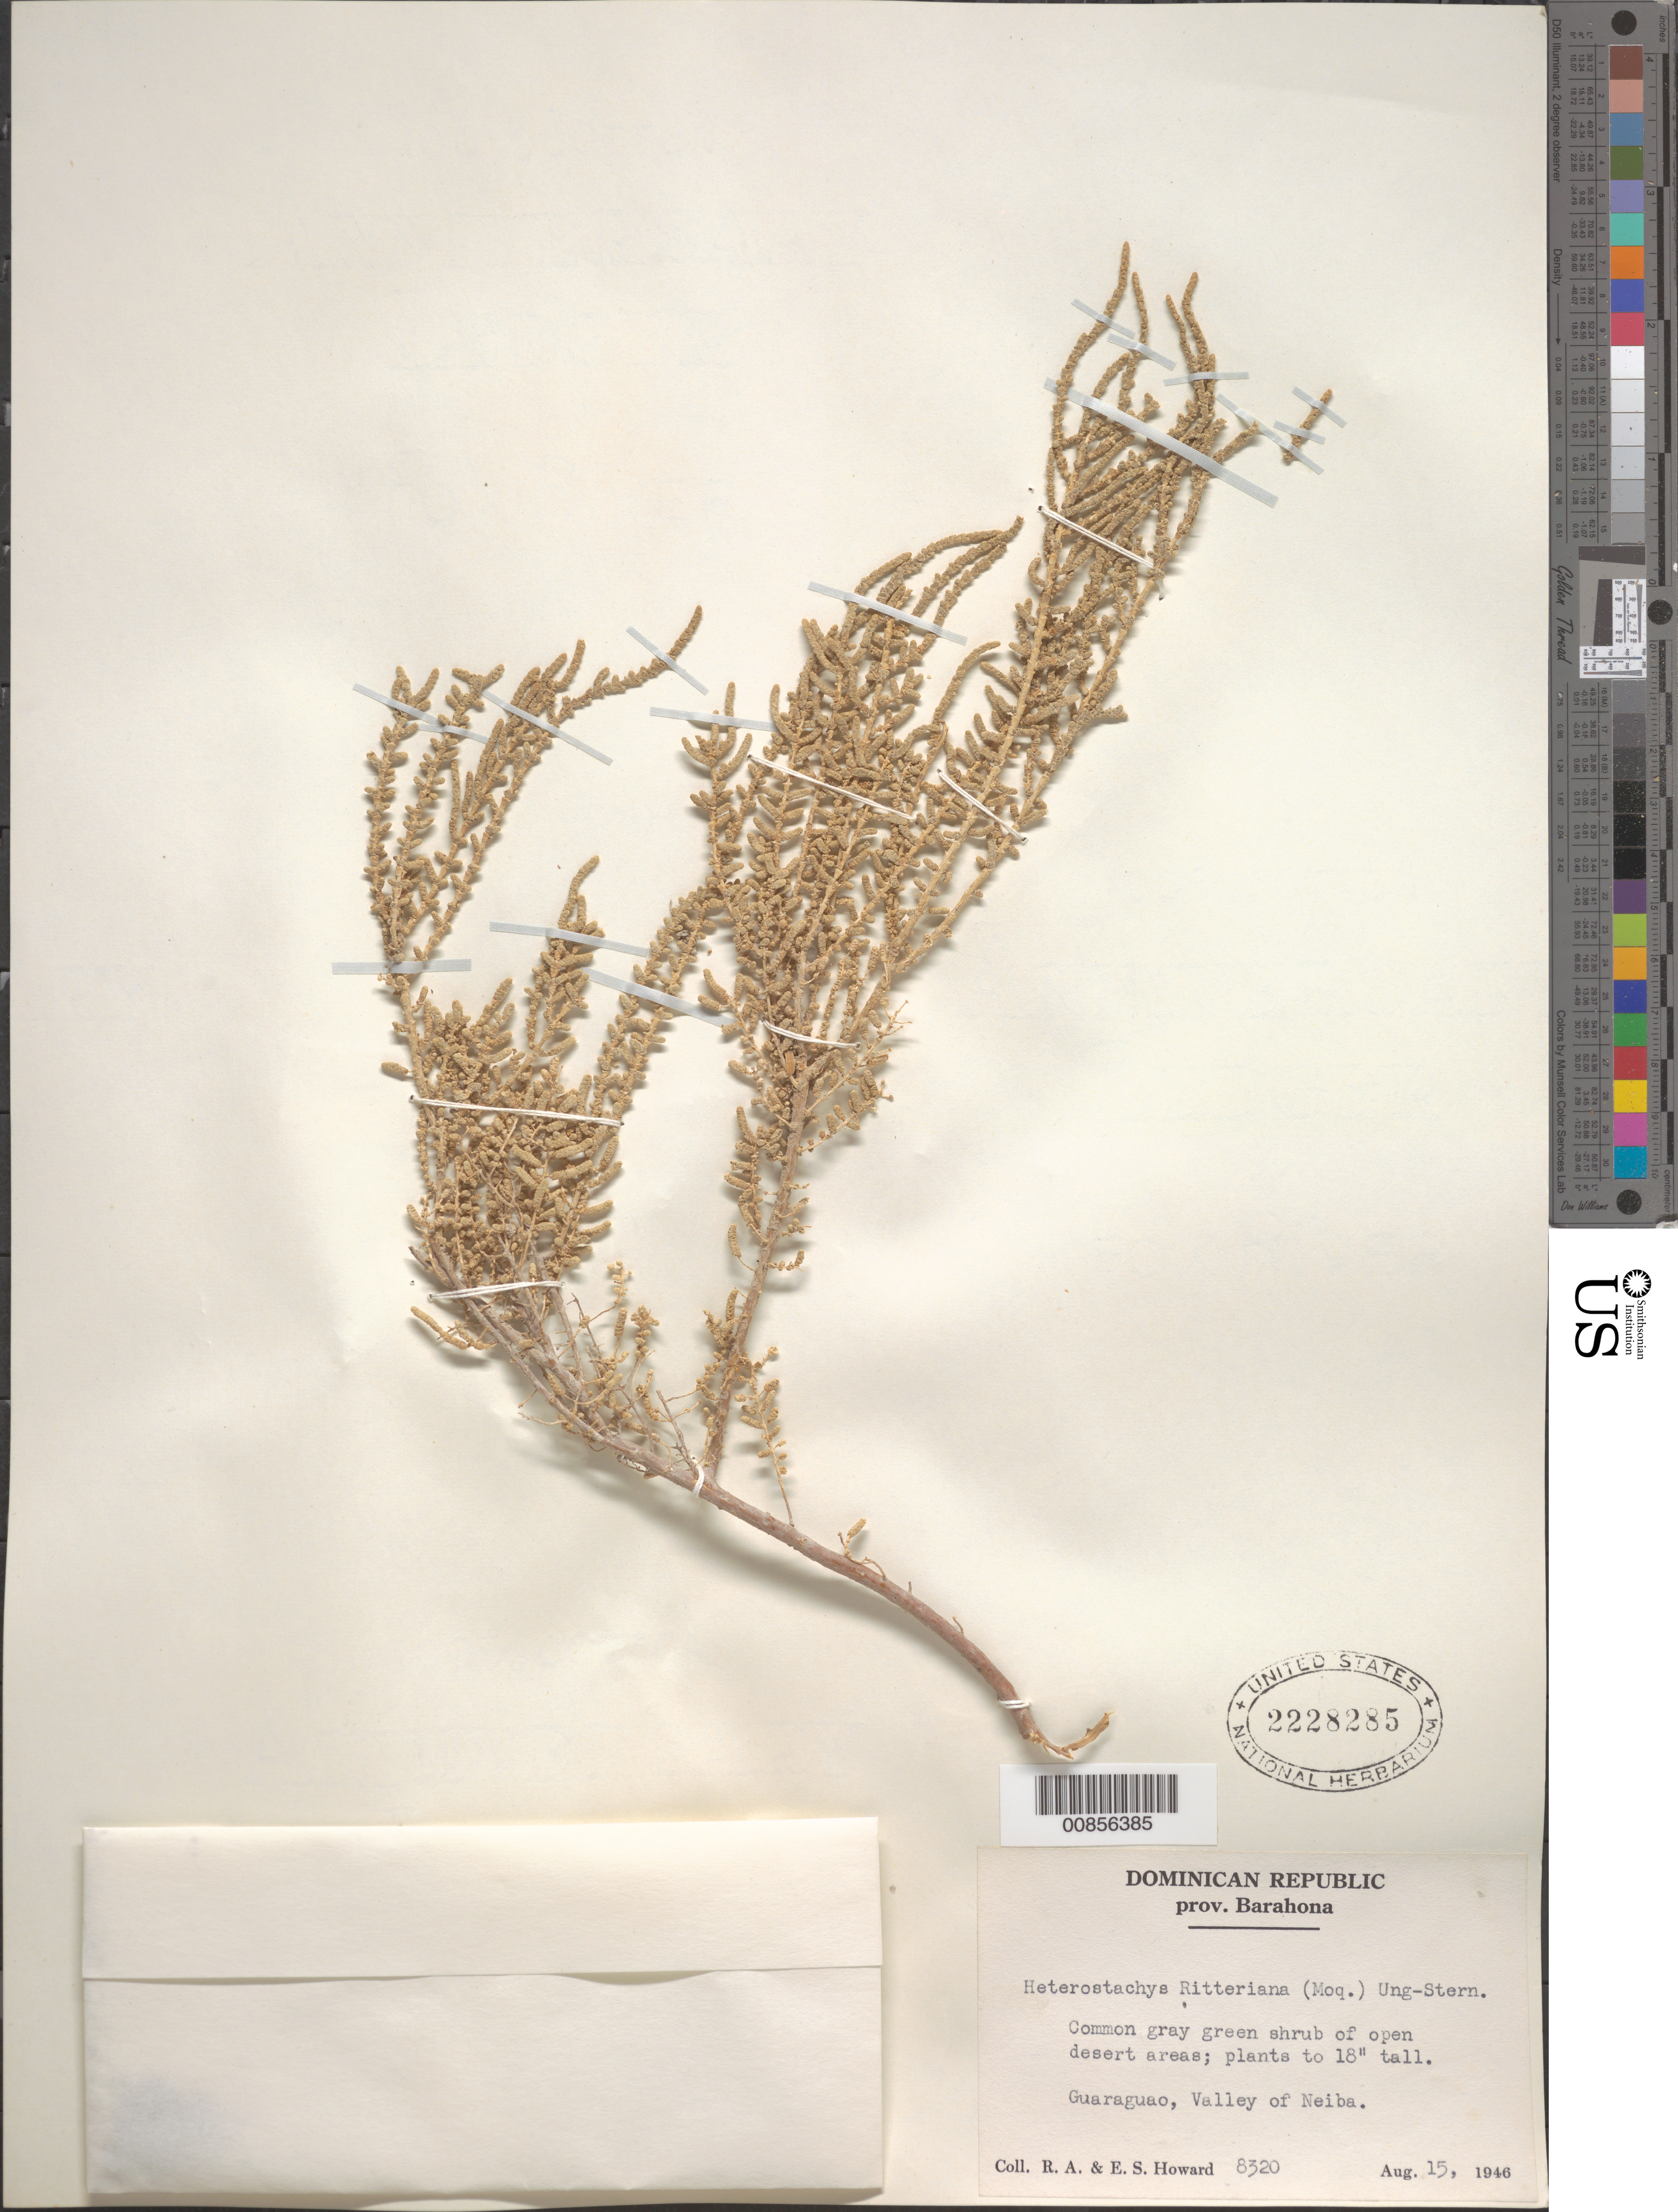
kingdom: Plantae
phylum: Tracheophyta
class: Magnoliopsida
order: Caryophyllales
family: Amaranthaceae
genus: Heterostachys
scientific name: Heterostachys ritteriana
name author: (Moq.) Ung.-Sternb.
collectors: R. A. Howard & E. S. Howard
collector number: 8320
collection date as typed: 15 Aug 1946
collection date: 1946-08-15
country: Dominican Republic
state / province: Barahona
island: Hispaniola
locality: Guaraguao, Valley of Neiba.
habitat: Open desert areas.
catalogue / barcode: US 2228285